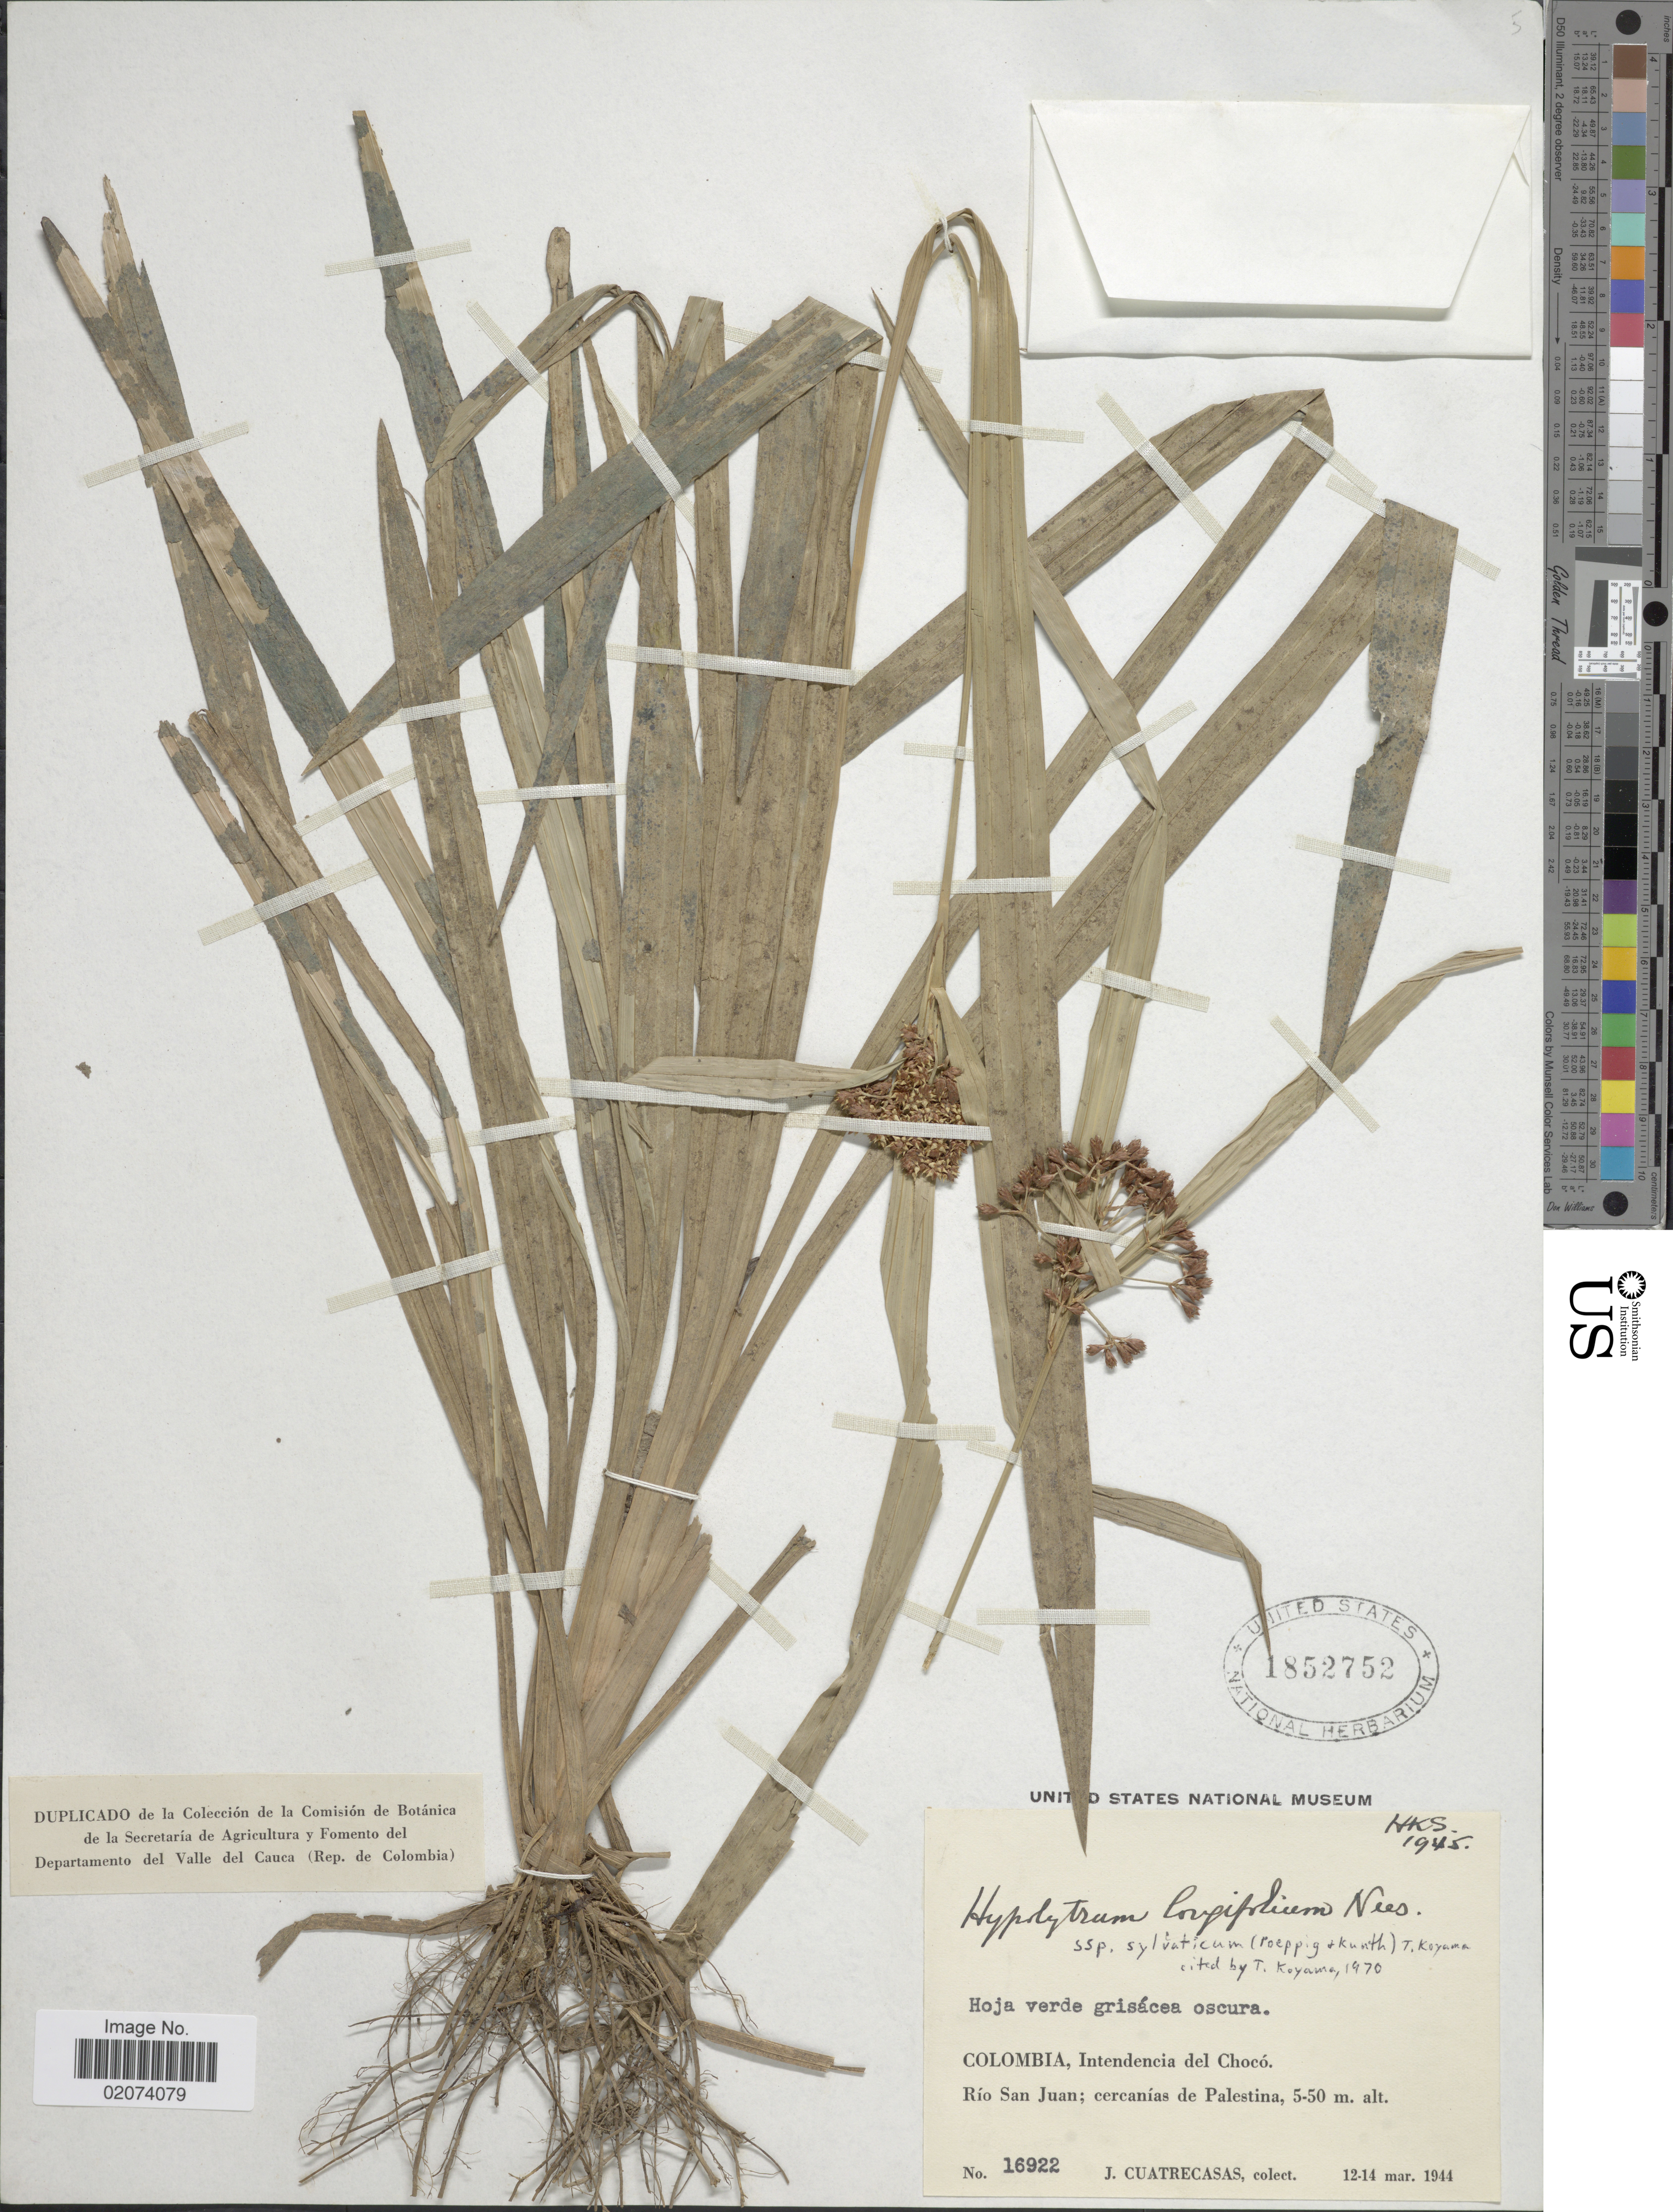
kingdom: Plantae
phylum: Tracheophyta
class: Liliopsida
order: Poales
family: Cyperaceae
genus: Hypolytrum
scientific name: Hypolytrum longifolium subsp. sylvaticum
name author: (Poepp. ex Kunth) T. Koyama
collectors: J. Cuatrecasas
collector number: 16922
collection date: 1944-03-12/1944-03-14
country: Colombia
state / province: Chocó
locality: Rio San Juan, cercanias de Palestina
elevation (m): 5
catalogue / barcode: US 1852752